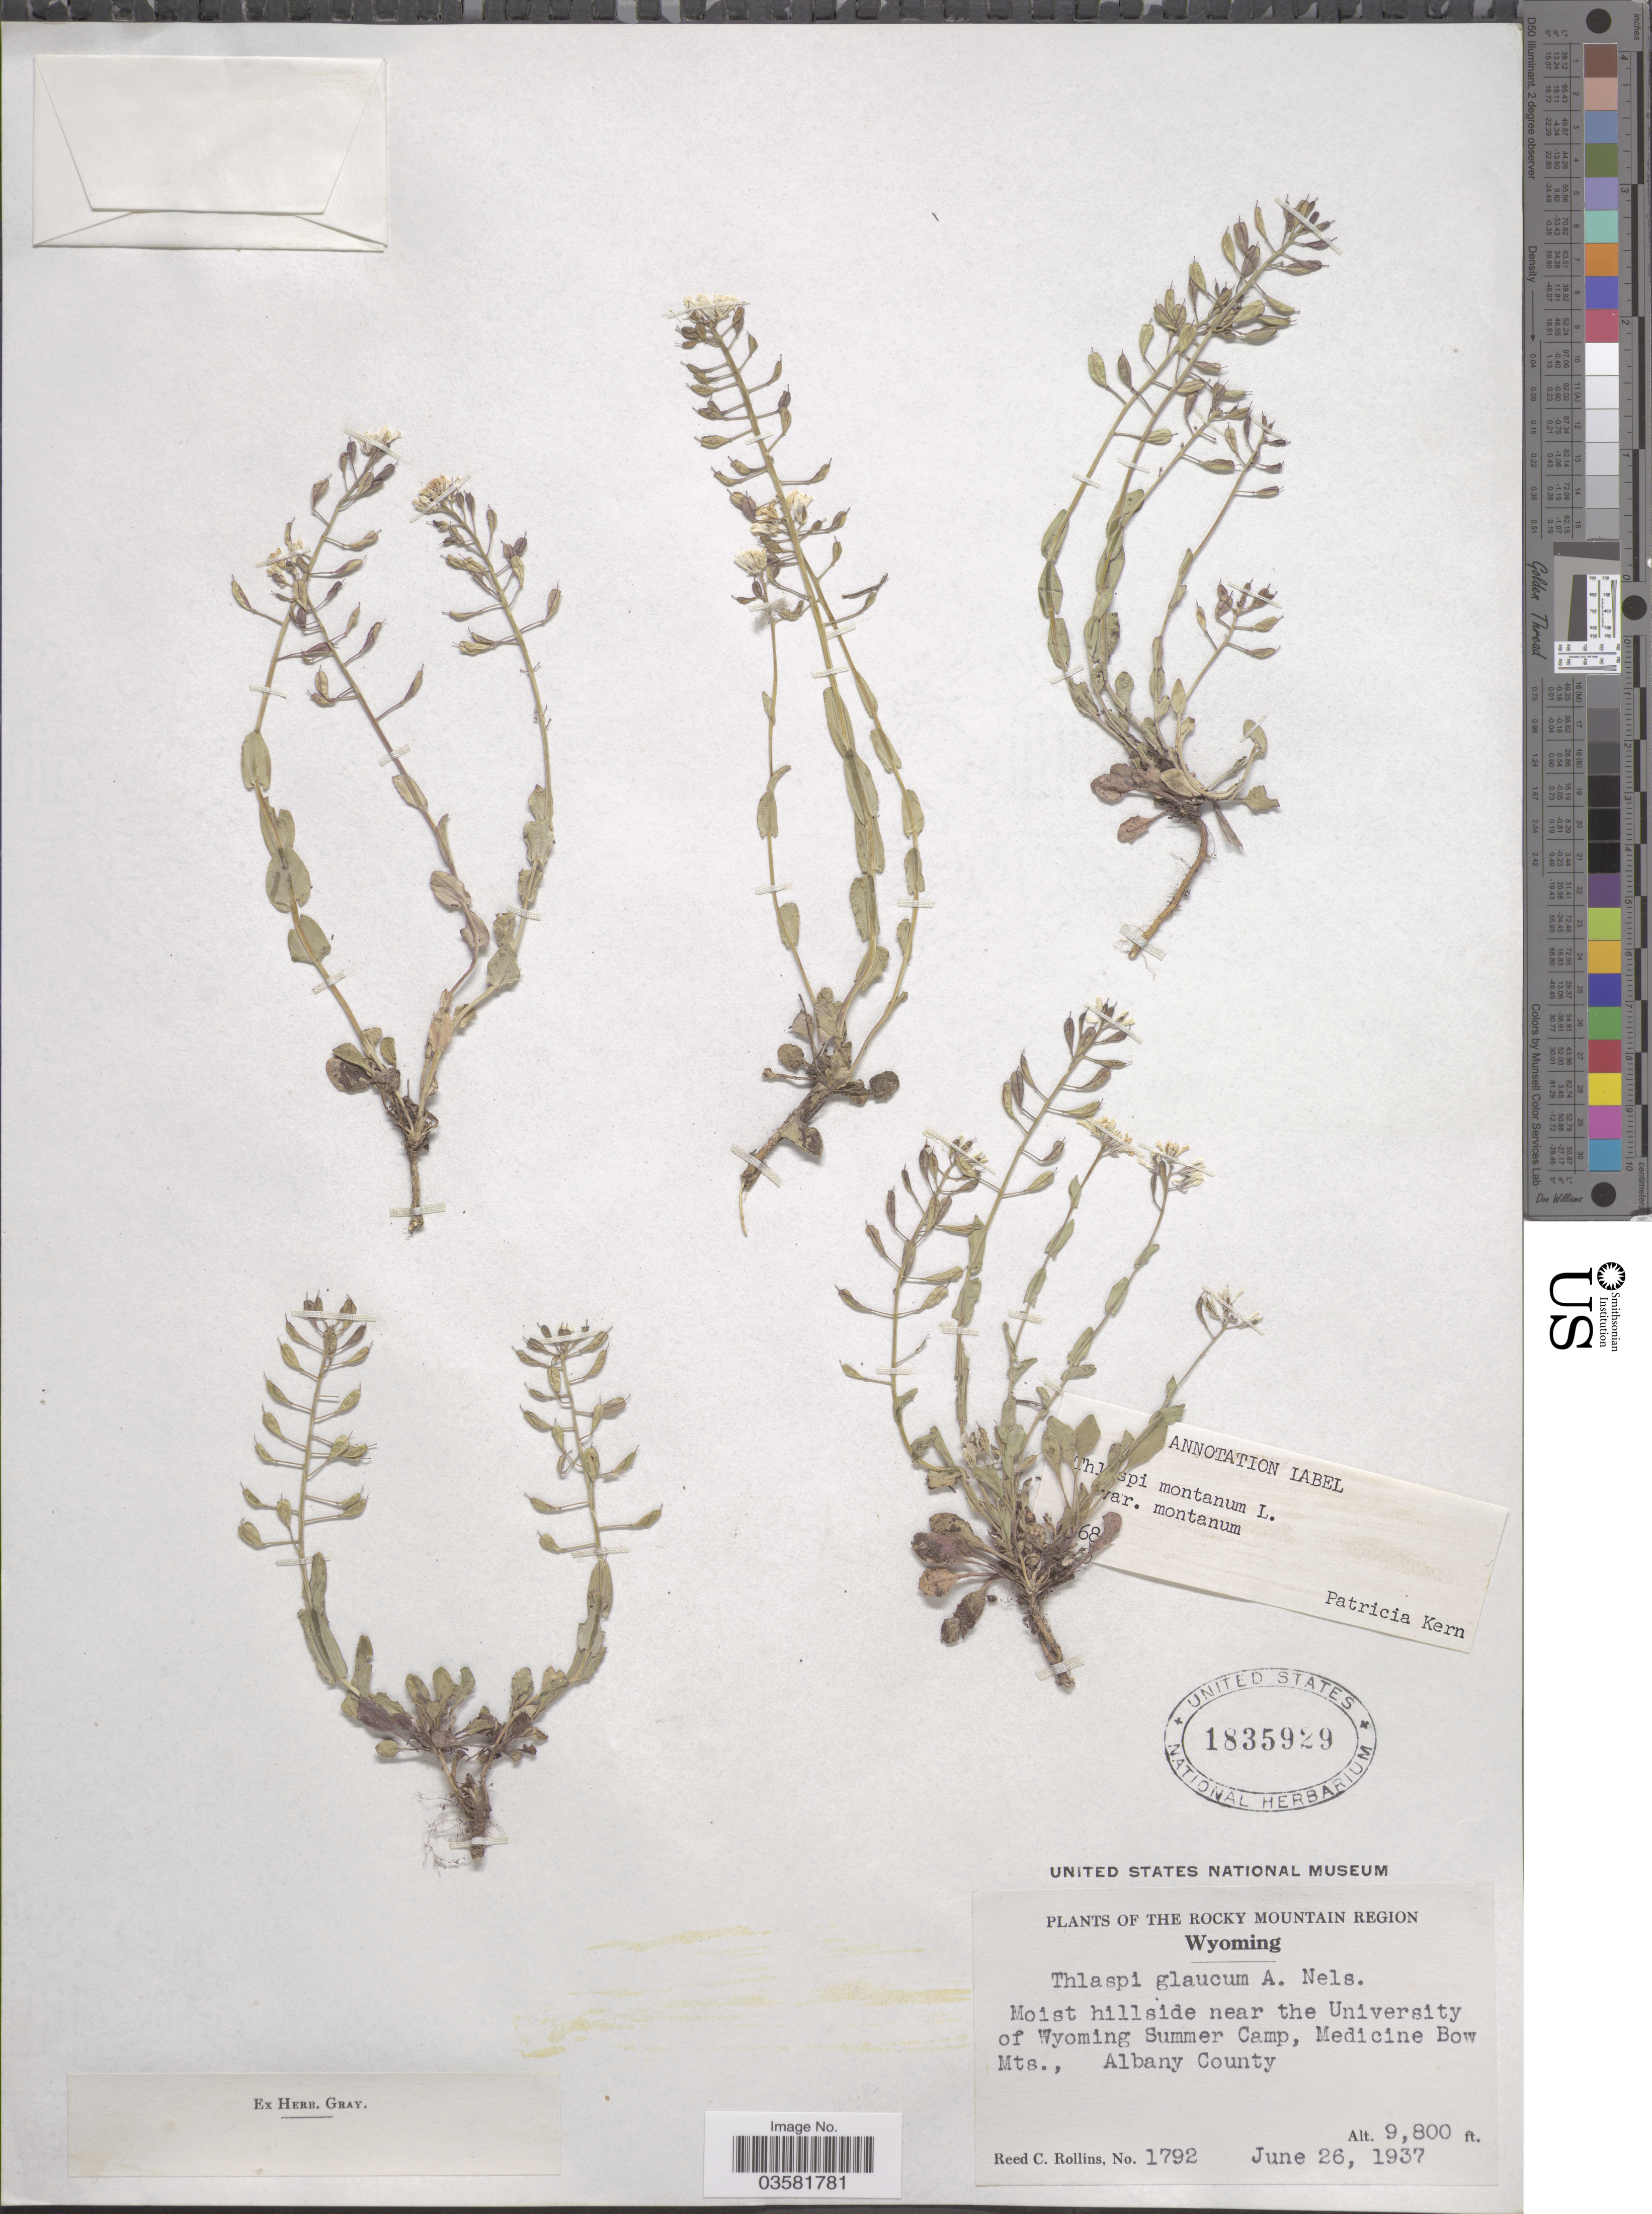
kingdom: Plantae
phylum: Tracheophyta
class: Magnoliopsida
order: Brassicales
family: Brassicaceae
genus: Thlaspi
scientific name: Thlaspi montanum var. montanum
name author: L.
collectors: R. C. Rollins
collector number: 1792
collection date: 1937-06-26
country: United States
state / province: Wyoming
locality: The Rocky Mountain Region. Moist hillside near the University of Wyoming Summer Camp, Medicine Bow Mts., Albany County.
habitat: moist hillside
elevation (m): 2987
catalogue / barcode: US 1835929